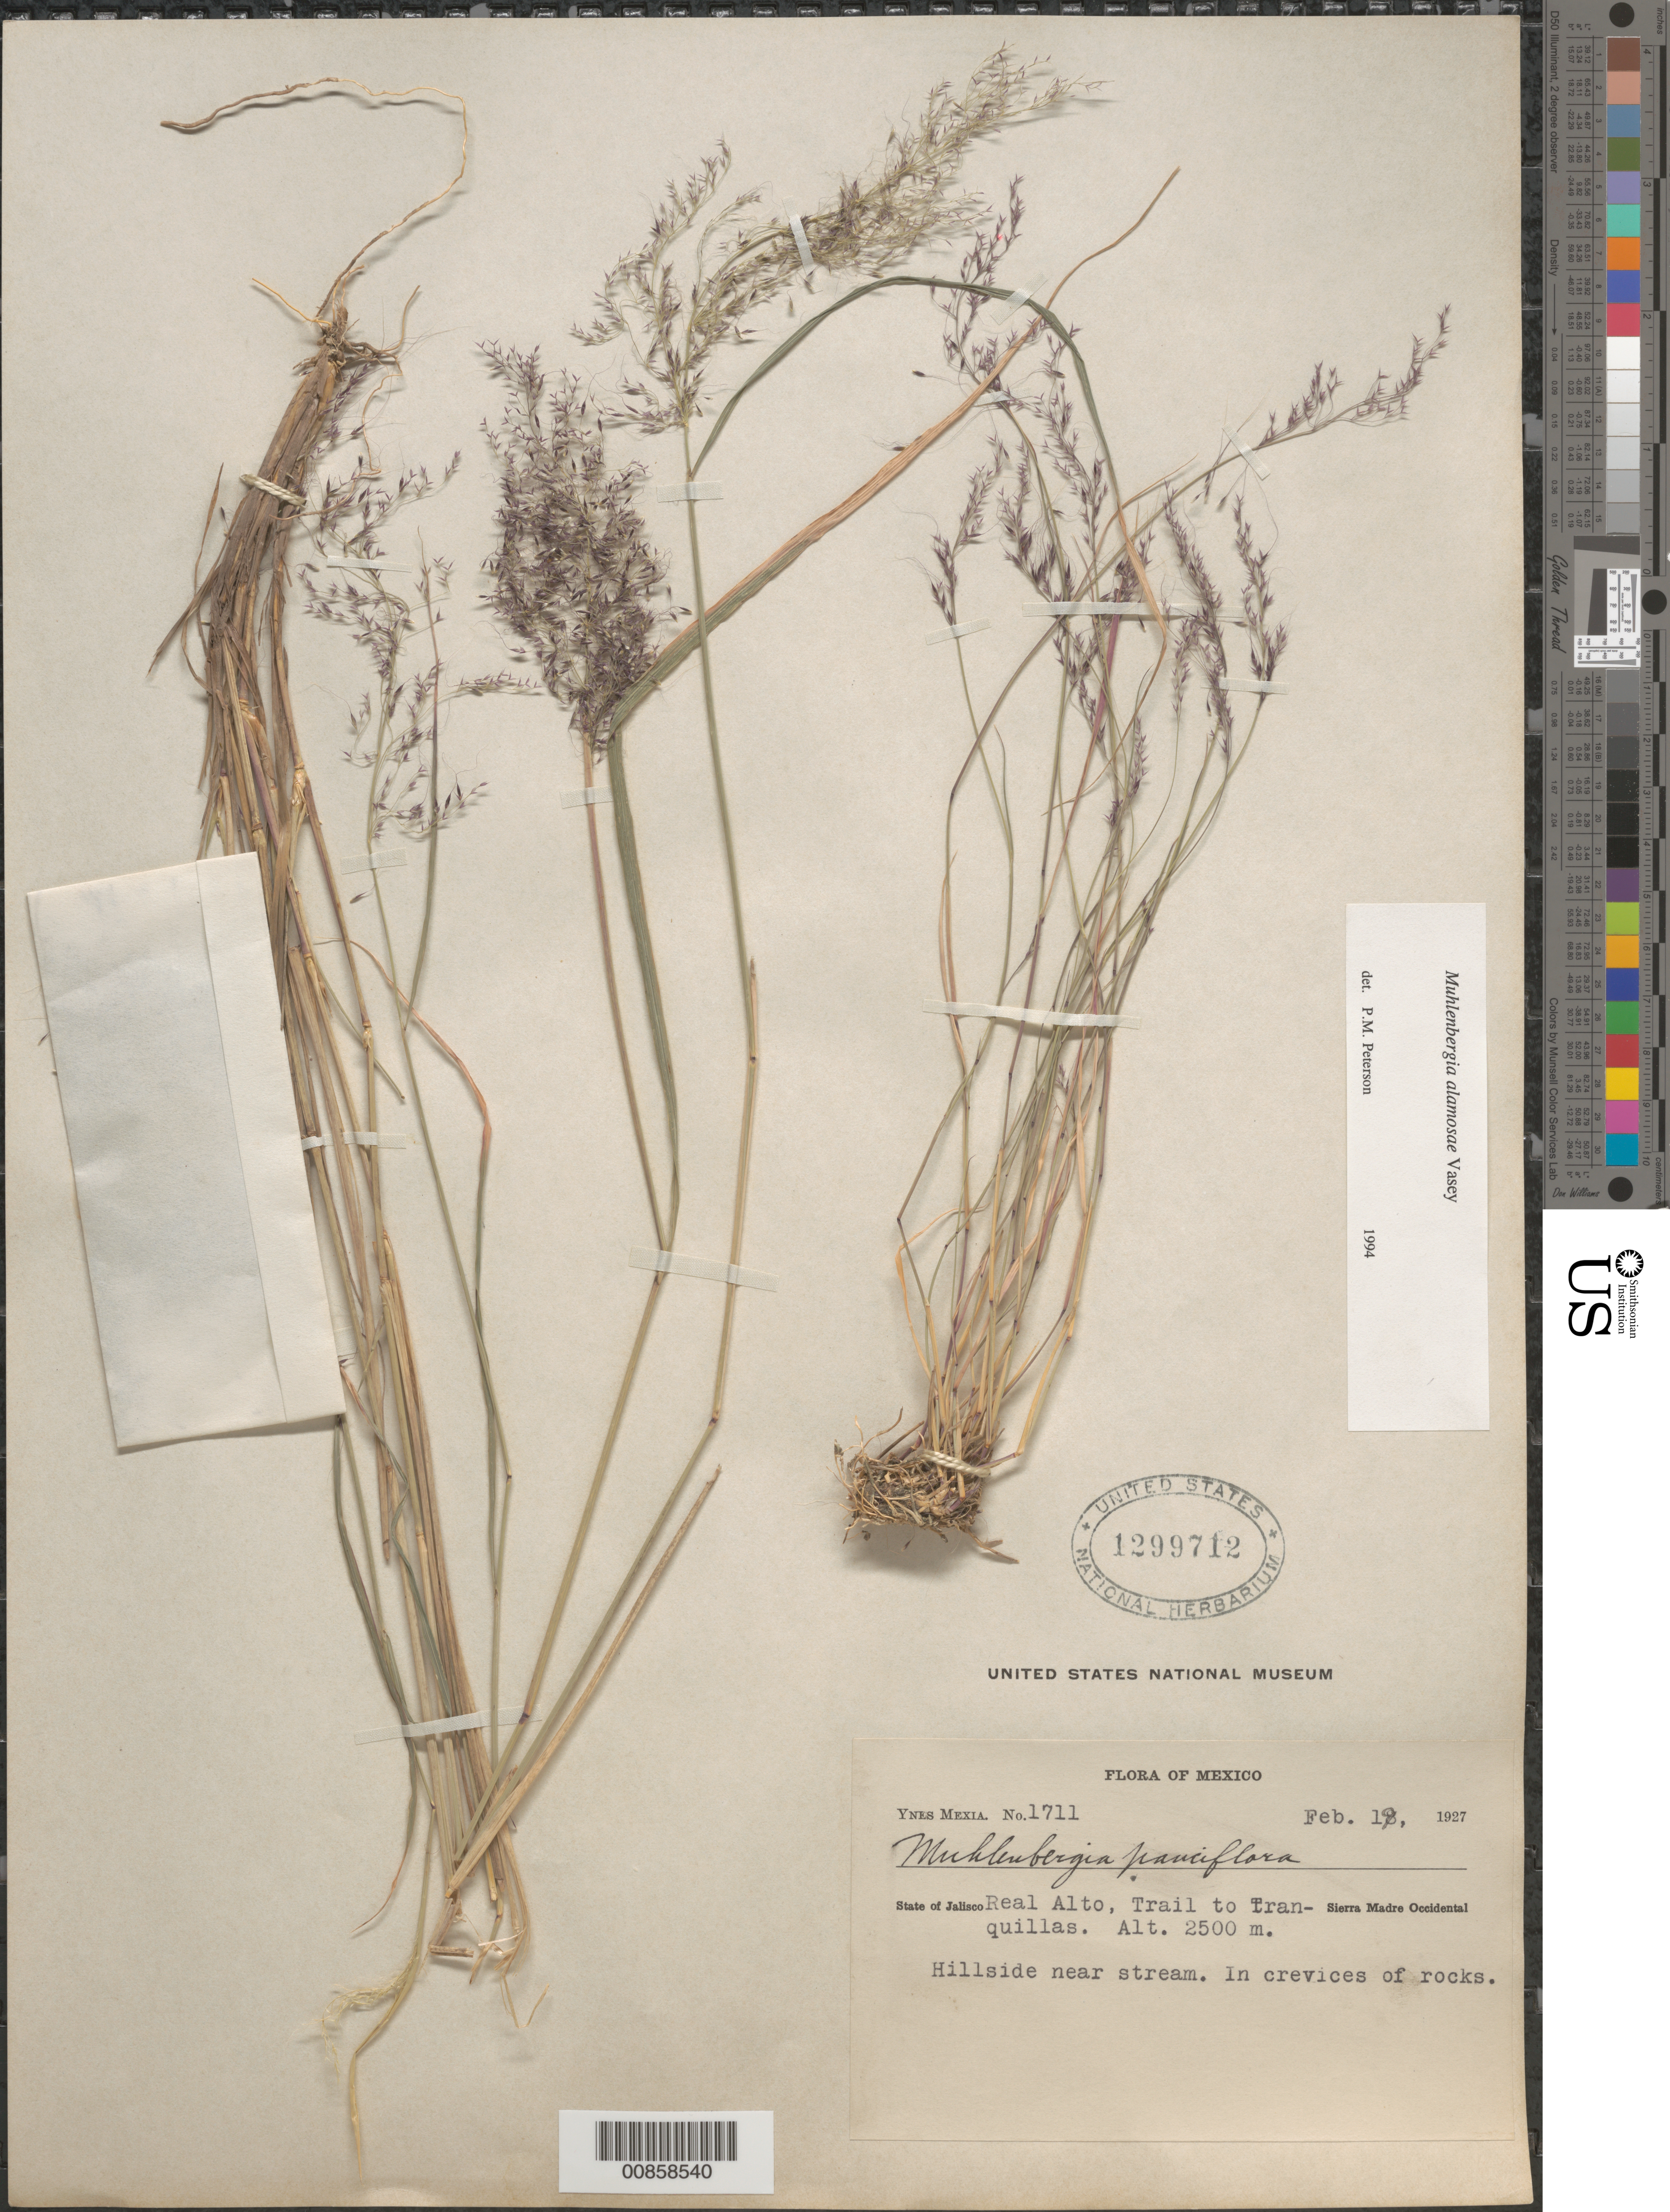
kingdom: Plantae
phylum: Tracheophyta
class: Liliopsida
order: Poales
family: Poaceae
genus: Muhlenbergia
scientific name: Muhlenbergia alamosae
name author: Vasey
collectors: Y. Mexia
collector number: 1711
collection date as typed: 19 Feb 1927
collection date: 1927-02-19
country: Mexico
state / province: Jalisco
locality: Real Alto, trail to Tranquillas, Jal.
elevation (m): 762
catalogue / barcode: US 1299712